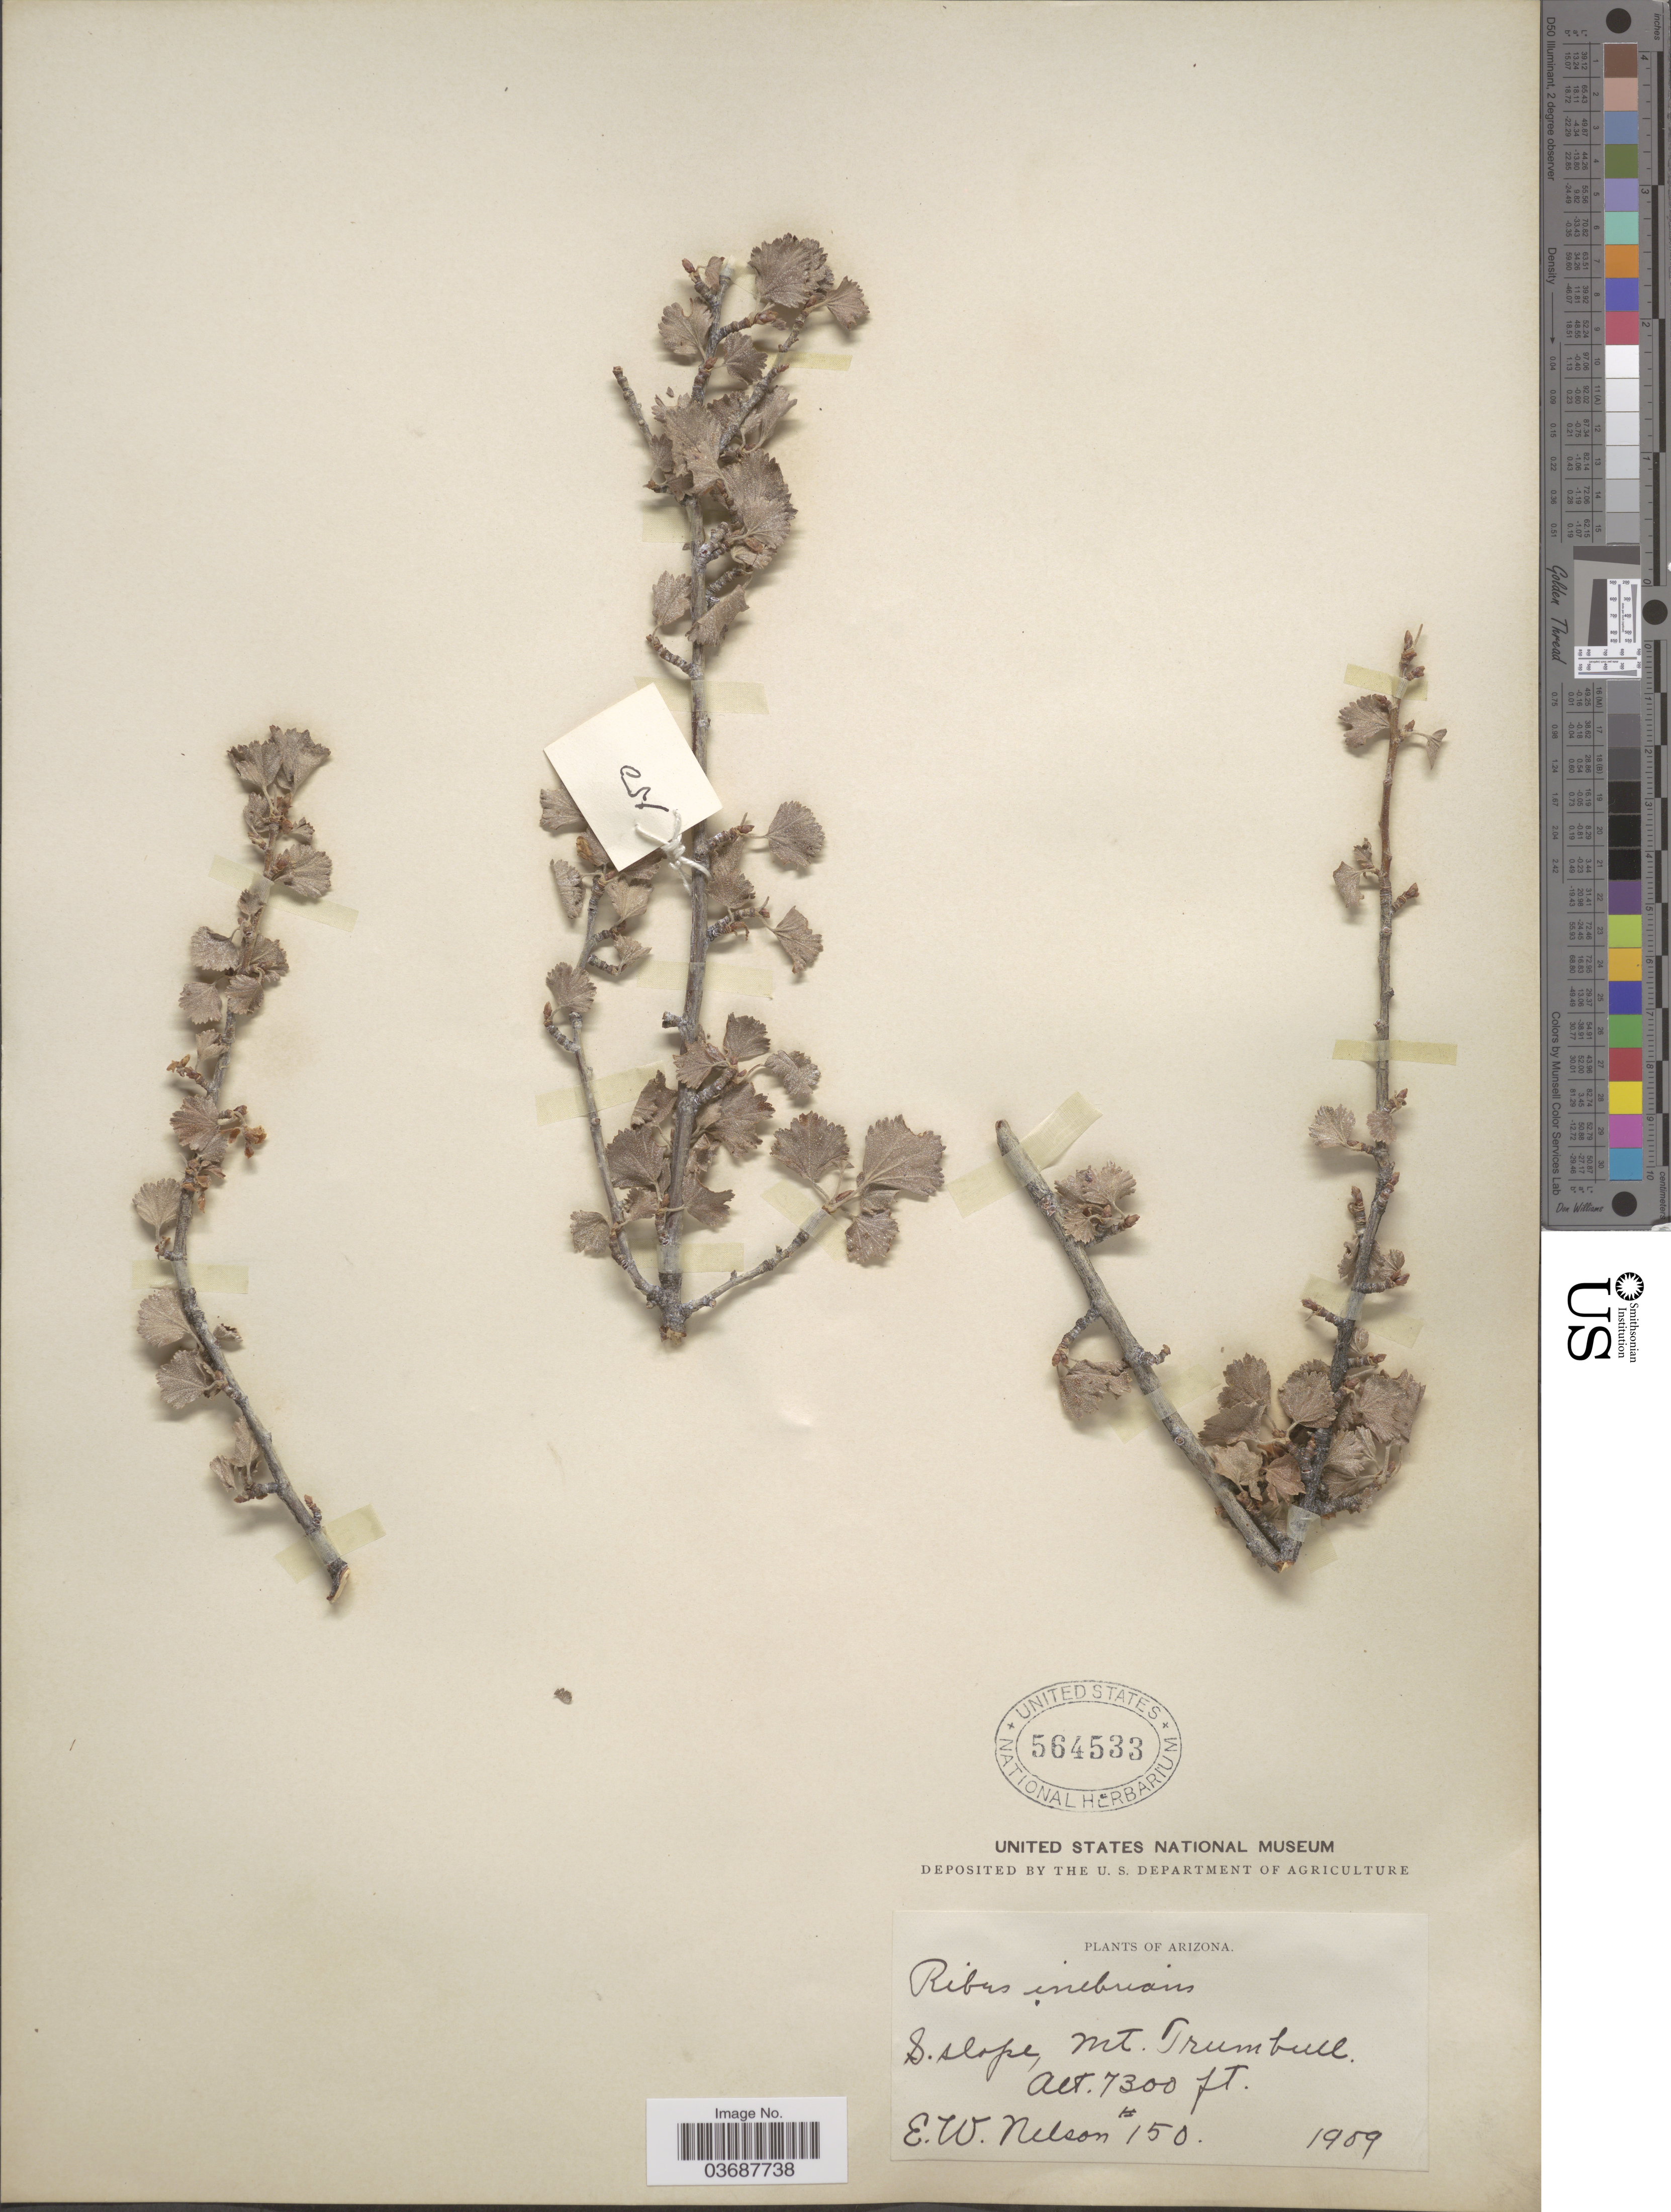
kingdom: Plantae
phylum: Tracheophyta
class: Magnoliopsida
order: Saxifragales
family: Grossulariaceae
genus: Ribes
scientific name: Ribes inebrians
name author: Lindl.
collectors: E. W. Nelson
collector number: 150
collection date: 1909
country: United States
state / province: Arizona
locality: S. slope, Mt. Trumbull.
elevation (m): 2225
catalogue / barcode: US 564533